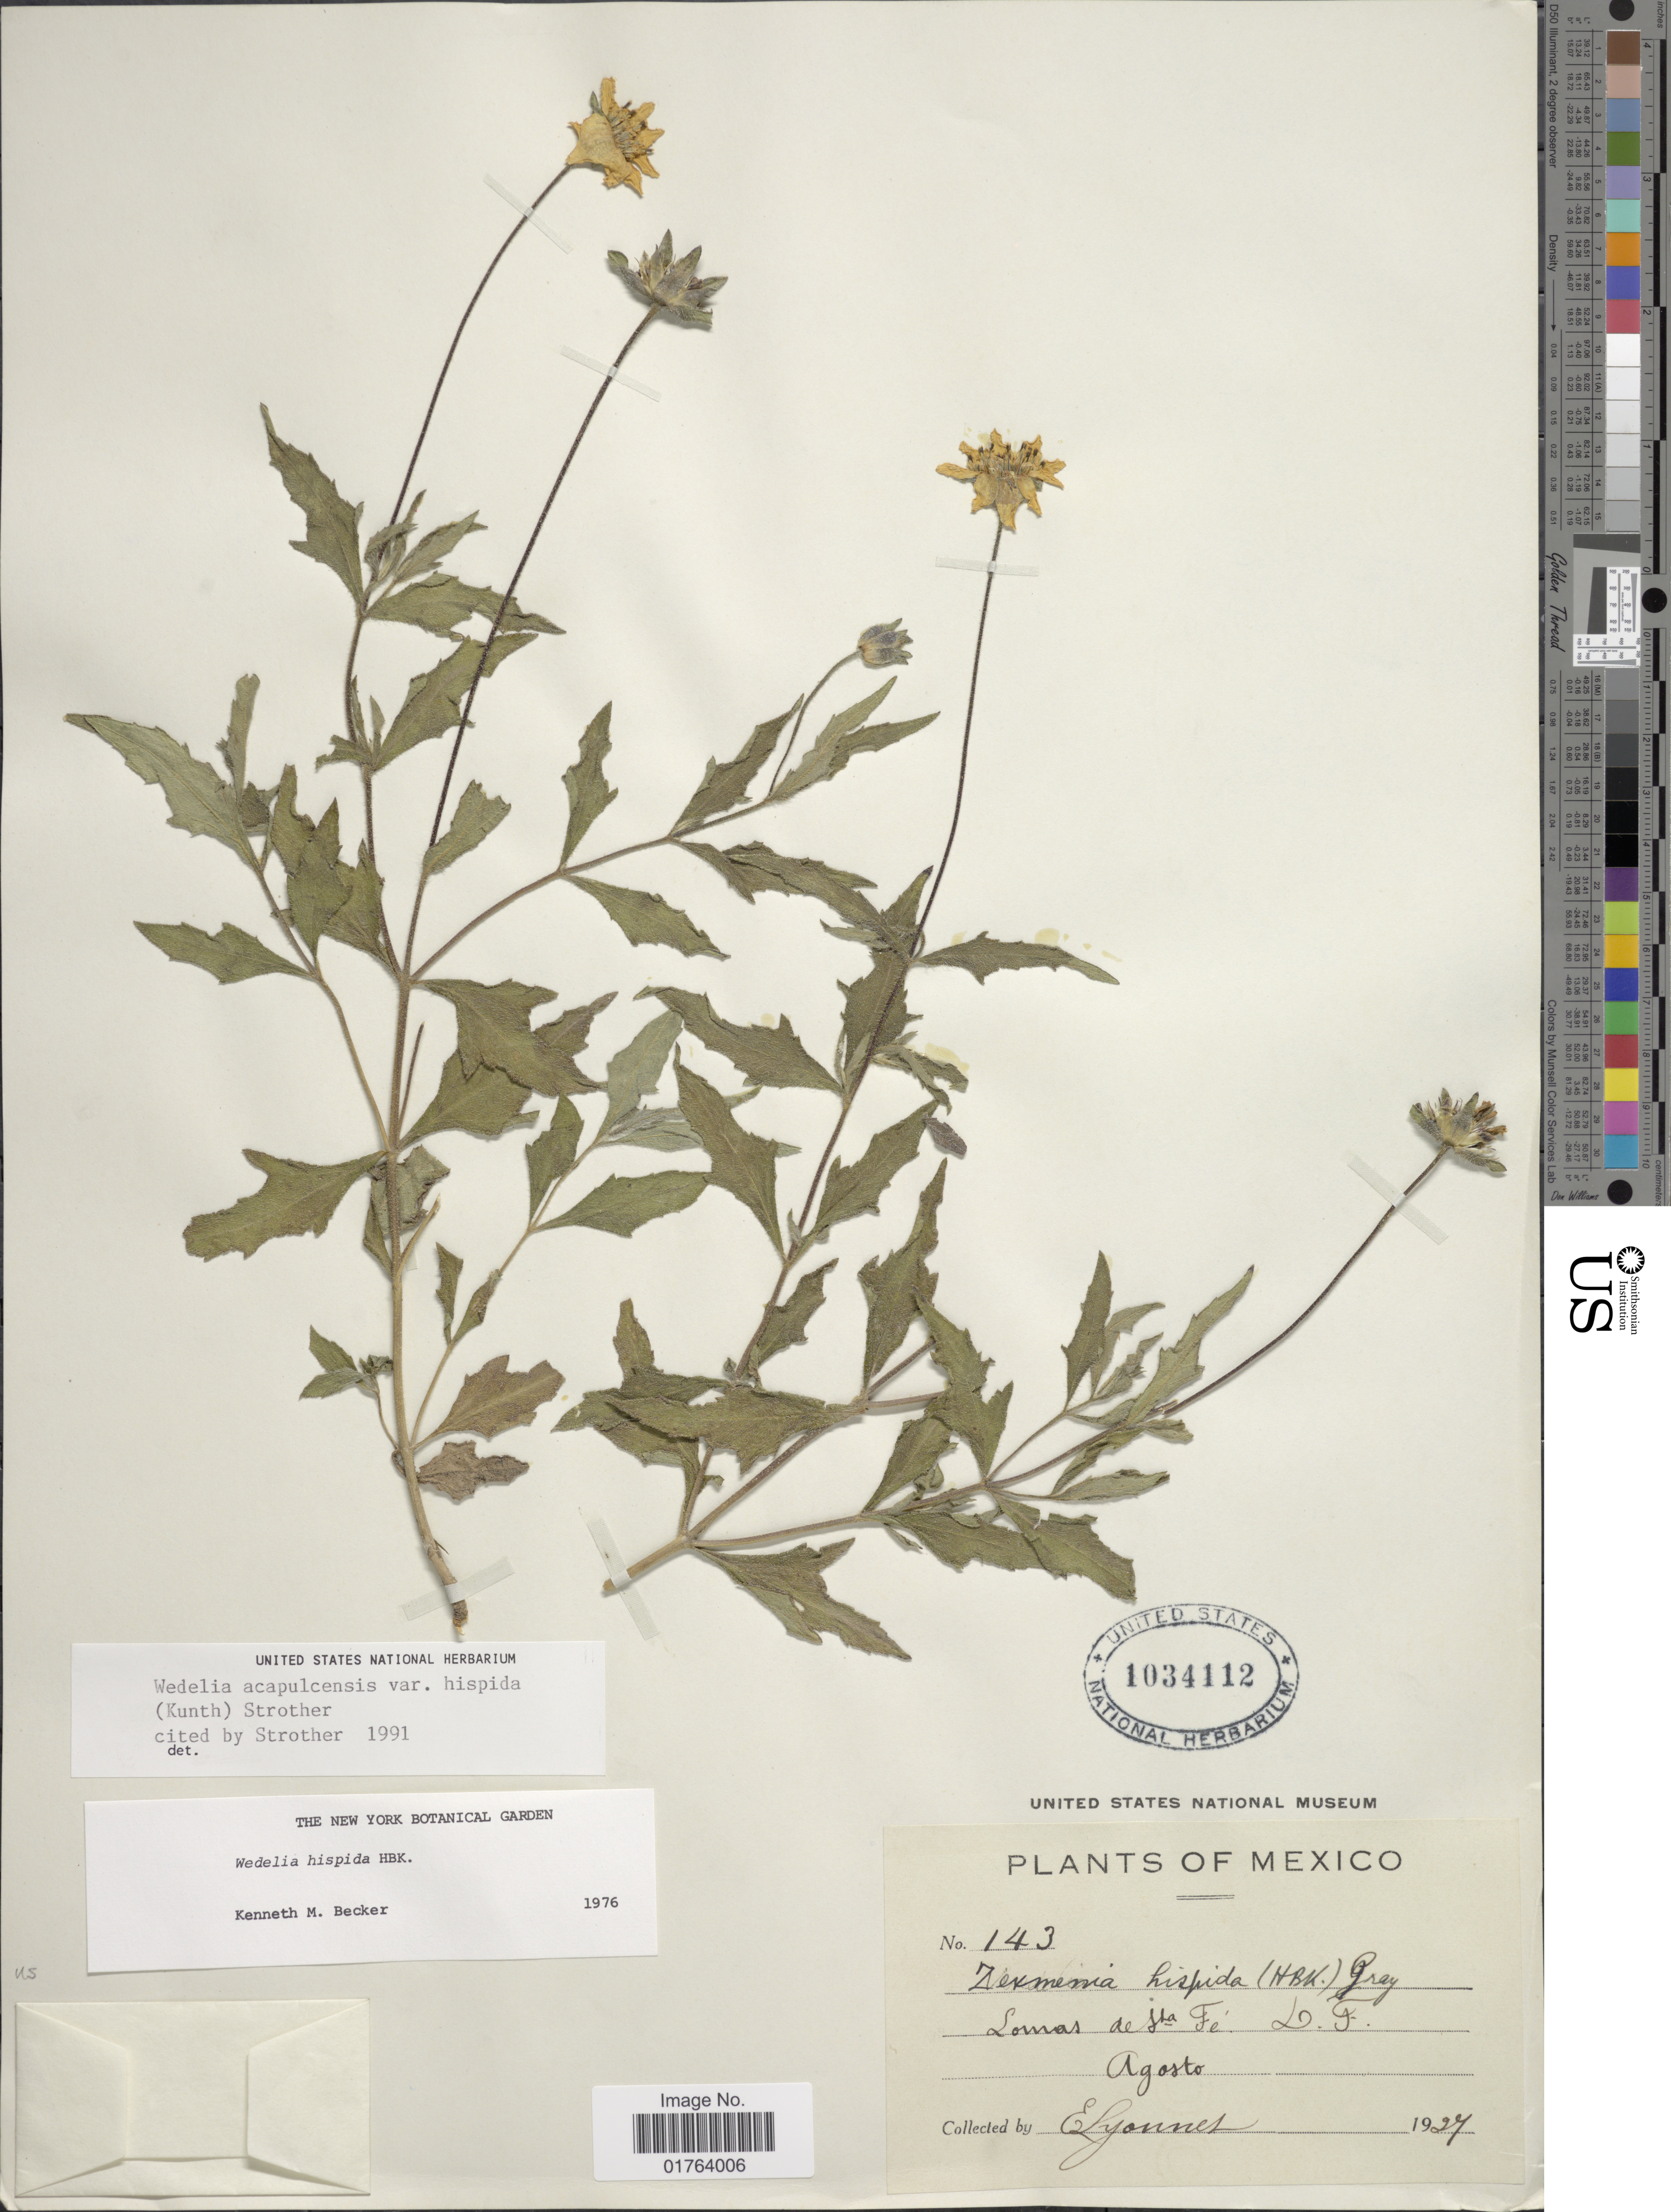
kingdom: Plantae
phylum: Tracheophyta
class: Magnoliopsida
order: Asterales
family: Asteraceae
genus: Wedelia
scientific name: Wedelia acapulcensis var. hispida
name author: (Kunth) Strother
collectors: E. Lyonnet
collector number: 143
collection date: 1927-08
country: Mexico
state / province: Distrito Federal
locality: Lomas de Sta. Fe. D.F.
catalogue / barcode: US 1034112